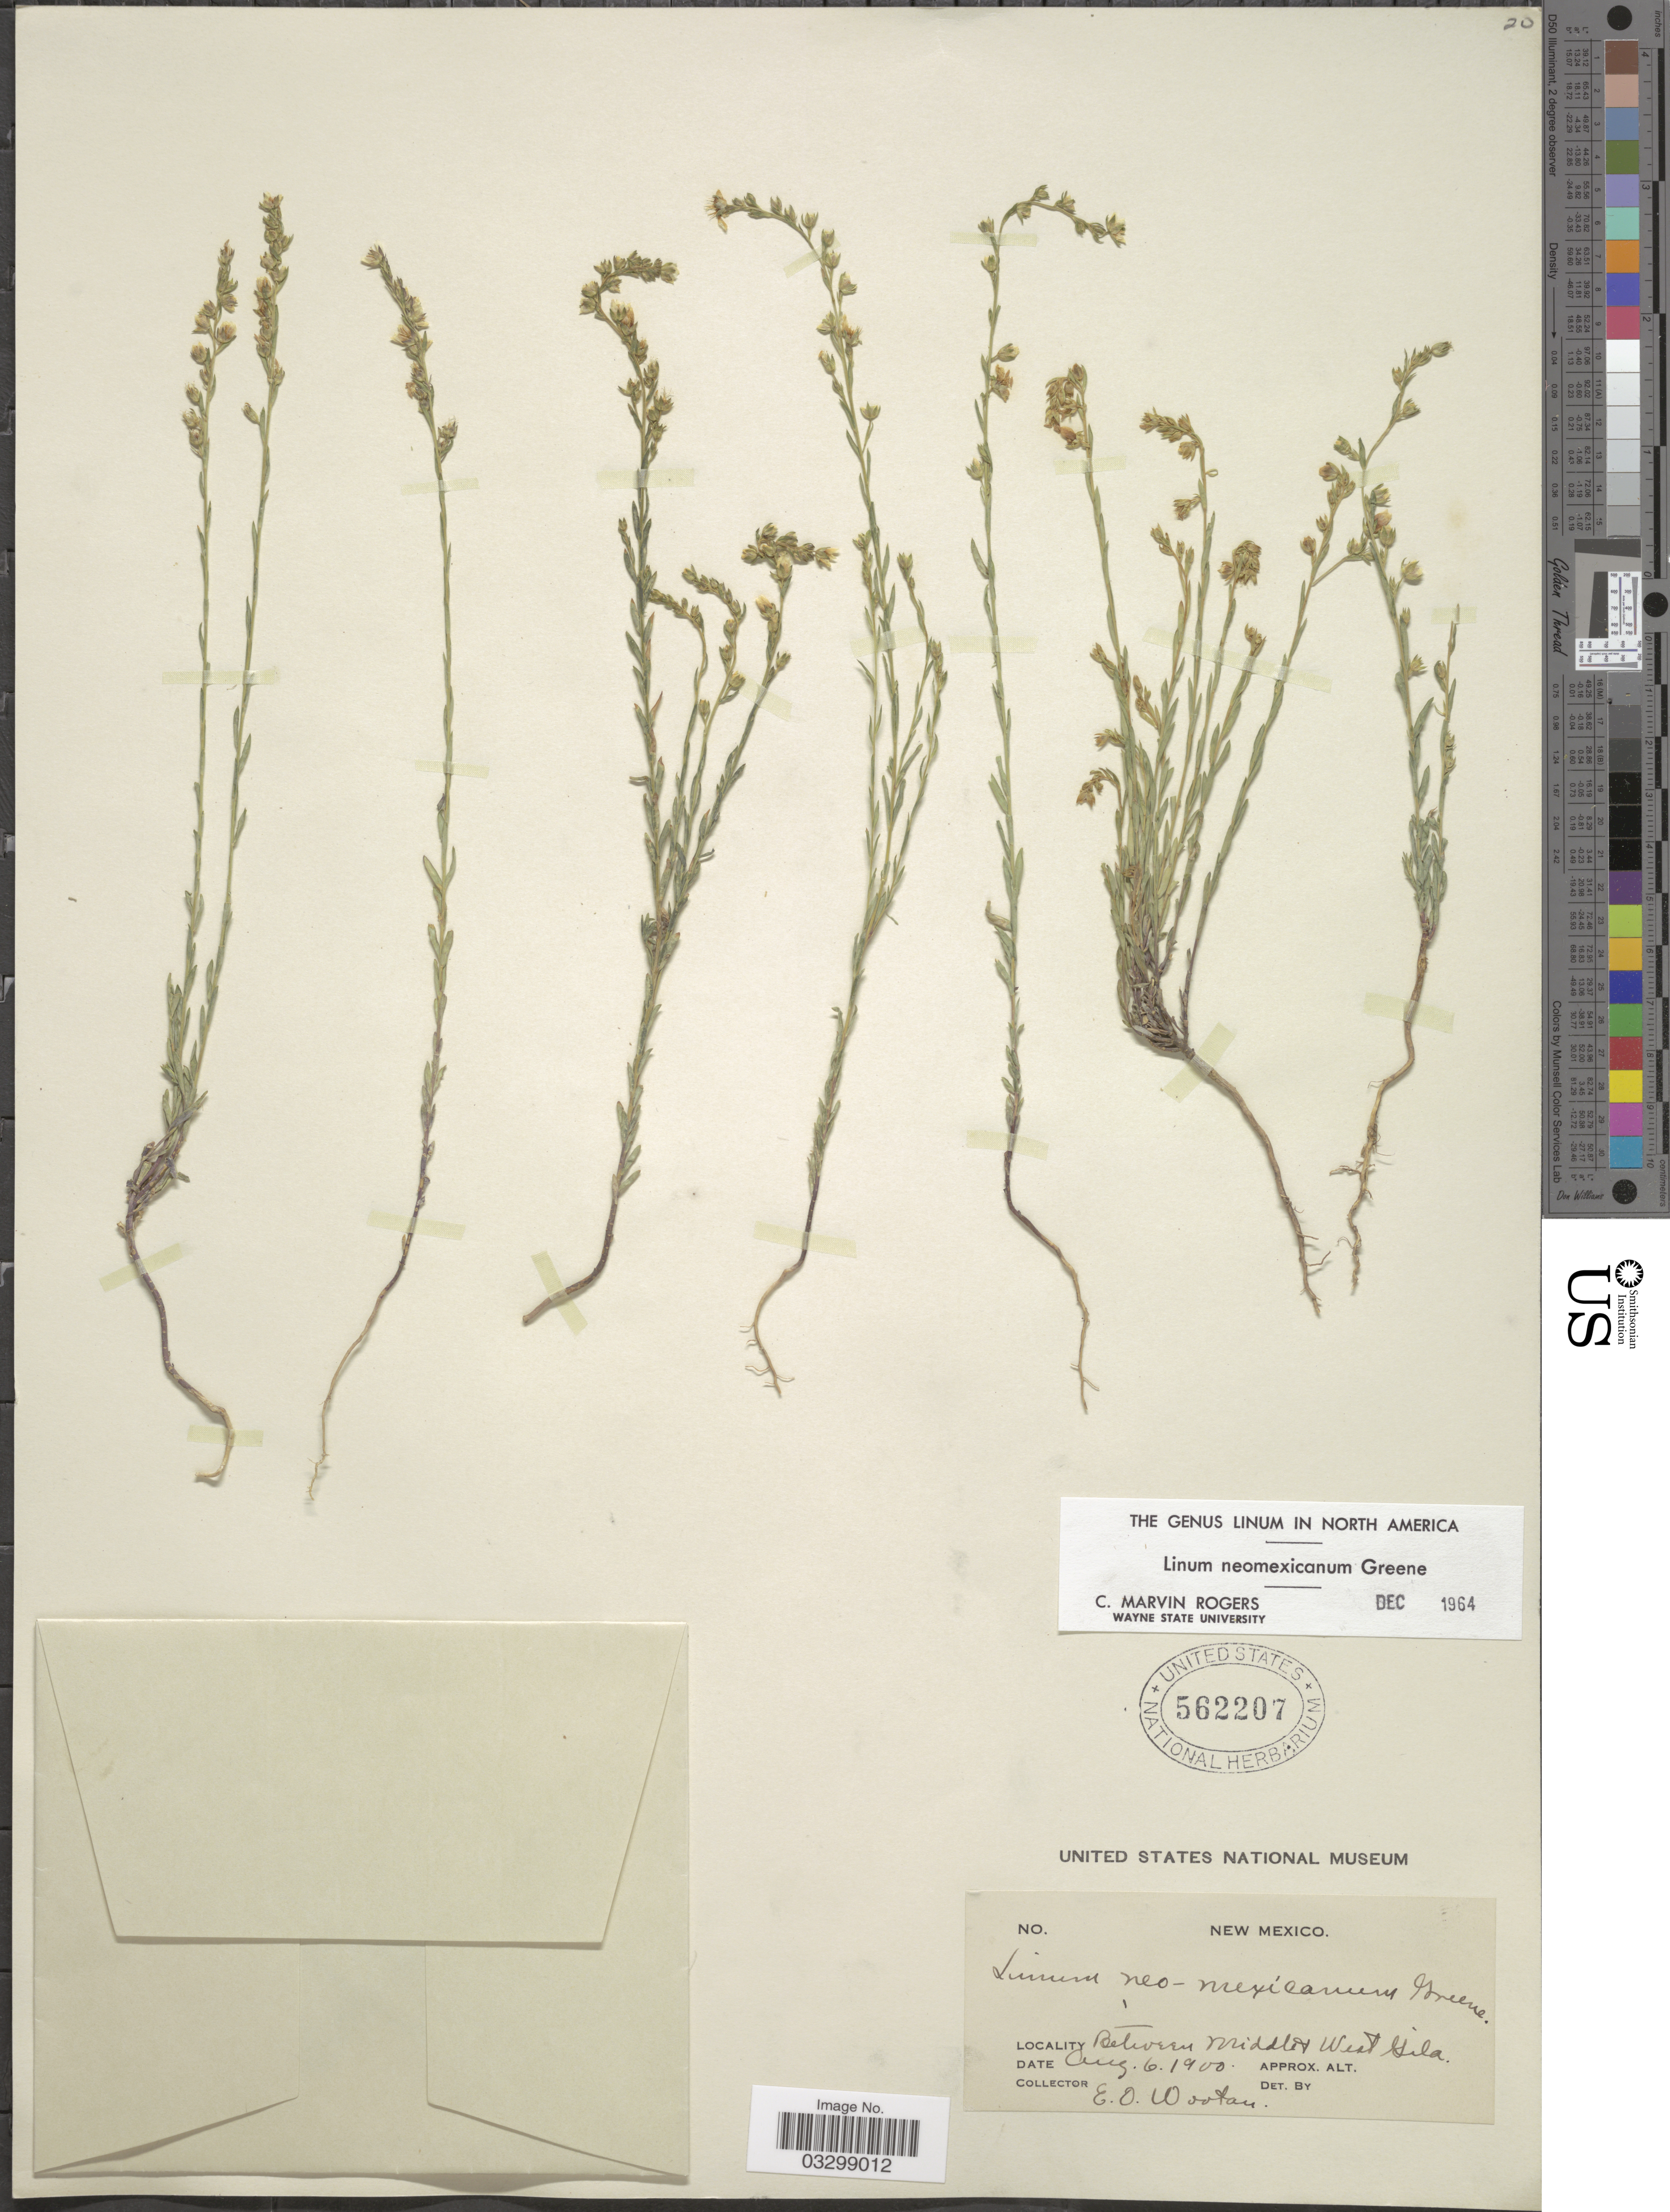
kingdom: Plantae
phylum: Tracheophyta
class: Magnoliopsida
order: Malpighiales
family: Linaceae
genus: Linum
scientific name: Linum neomexicanum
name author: Greene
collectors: E. O. Wooton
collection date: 1900-08-06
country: United States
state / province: New Mexico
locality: Between Middle & West Gila.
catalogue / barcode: US 562207